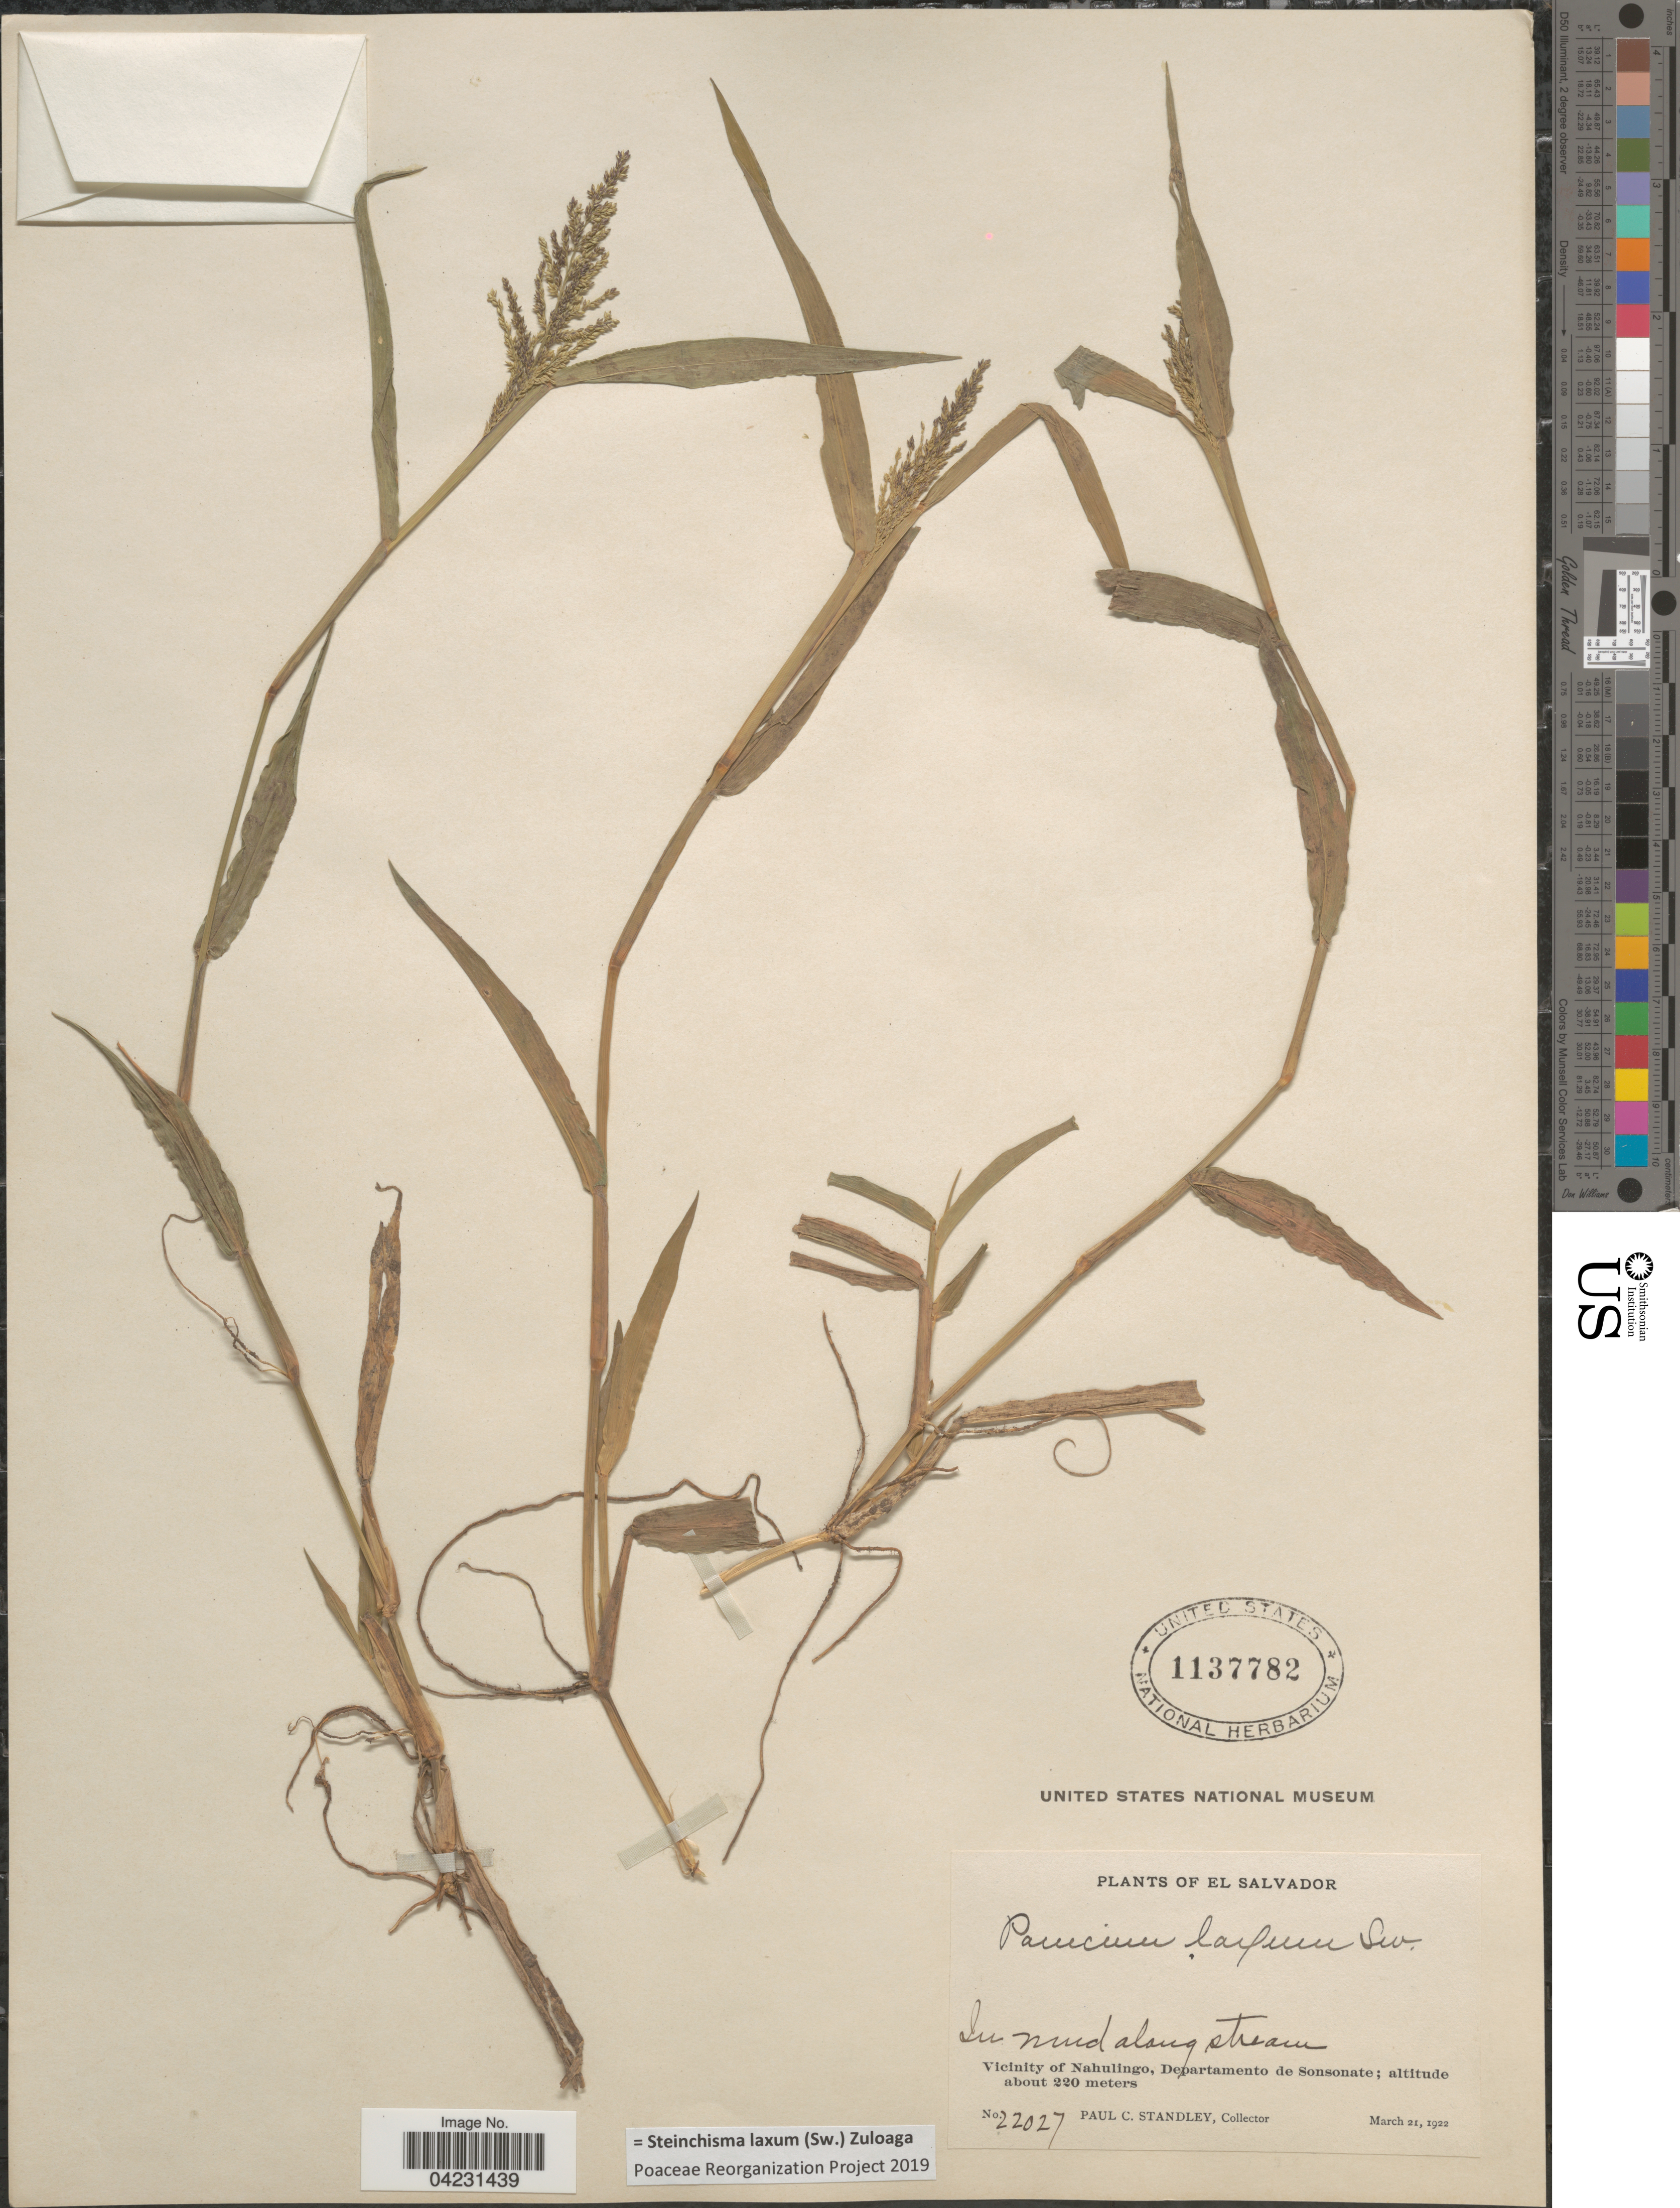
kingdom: Plantae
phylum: Tracheophyta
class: Liliopsida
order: Poales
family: Poaceae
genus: Steinchisma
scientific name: Steinchisma laxum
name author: (Sw.) Zuloaga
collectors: P. C. Standley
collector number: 22027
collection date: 1922-03-21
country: El Salvador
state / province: Sonsonate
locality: In mud along stream. Vicinity of Nahulingo, Departamento de Sonsonate.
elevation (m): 220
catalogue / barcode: US 1137782